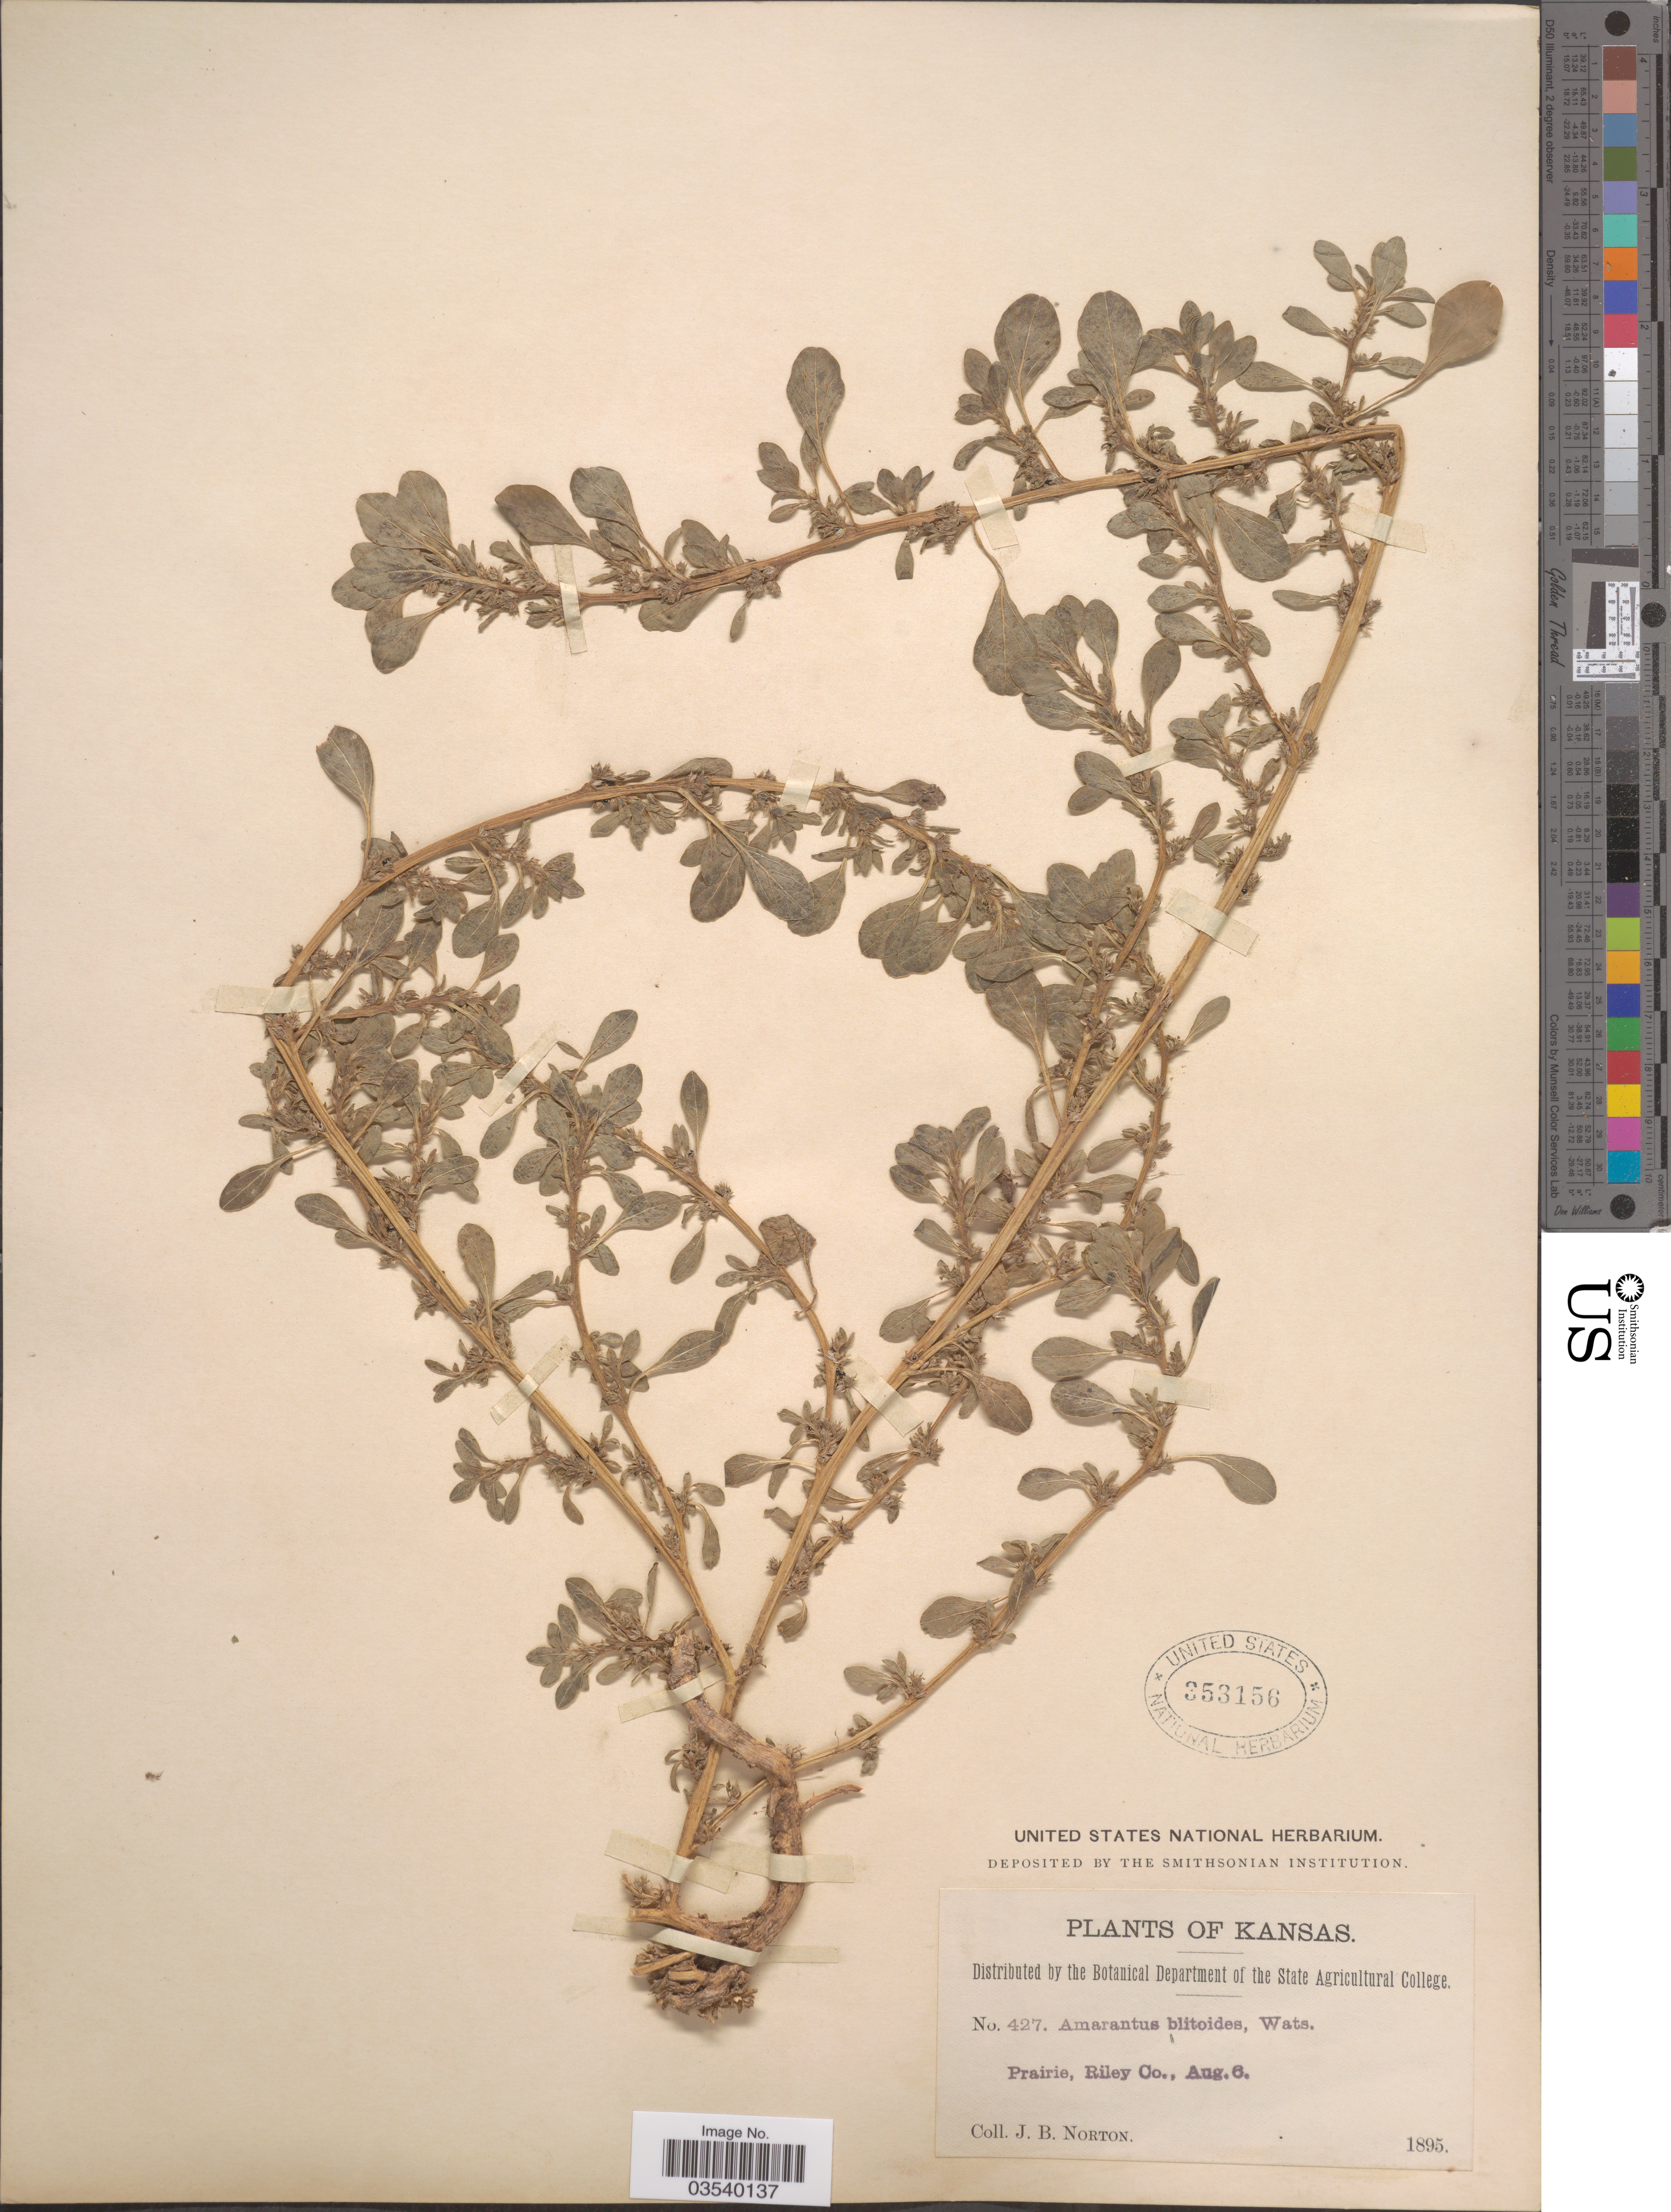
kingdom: Plantae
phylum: Tracheophyta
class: Magnoliopsida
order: Caryophyllales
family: Amaranthaceae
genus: Amaranthus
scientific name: Amaranthus blitoides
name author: S. Watson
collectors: J. B. Norton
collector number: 427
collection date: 1895-08-06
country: United States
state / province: Kansas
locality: Riley Co.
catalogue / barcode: US 353156